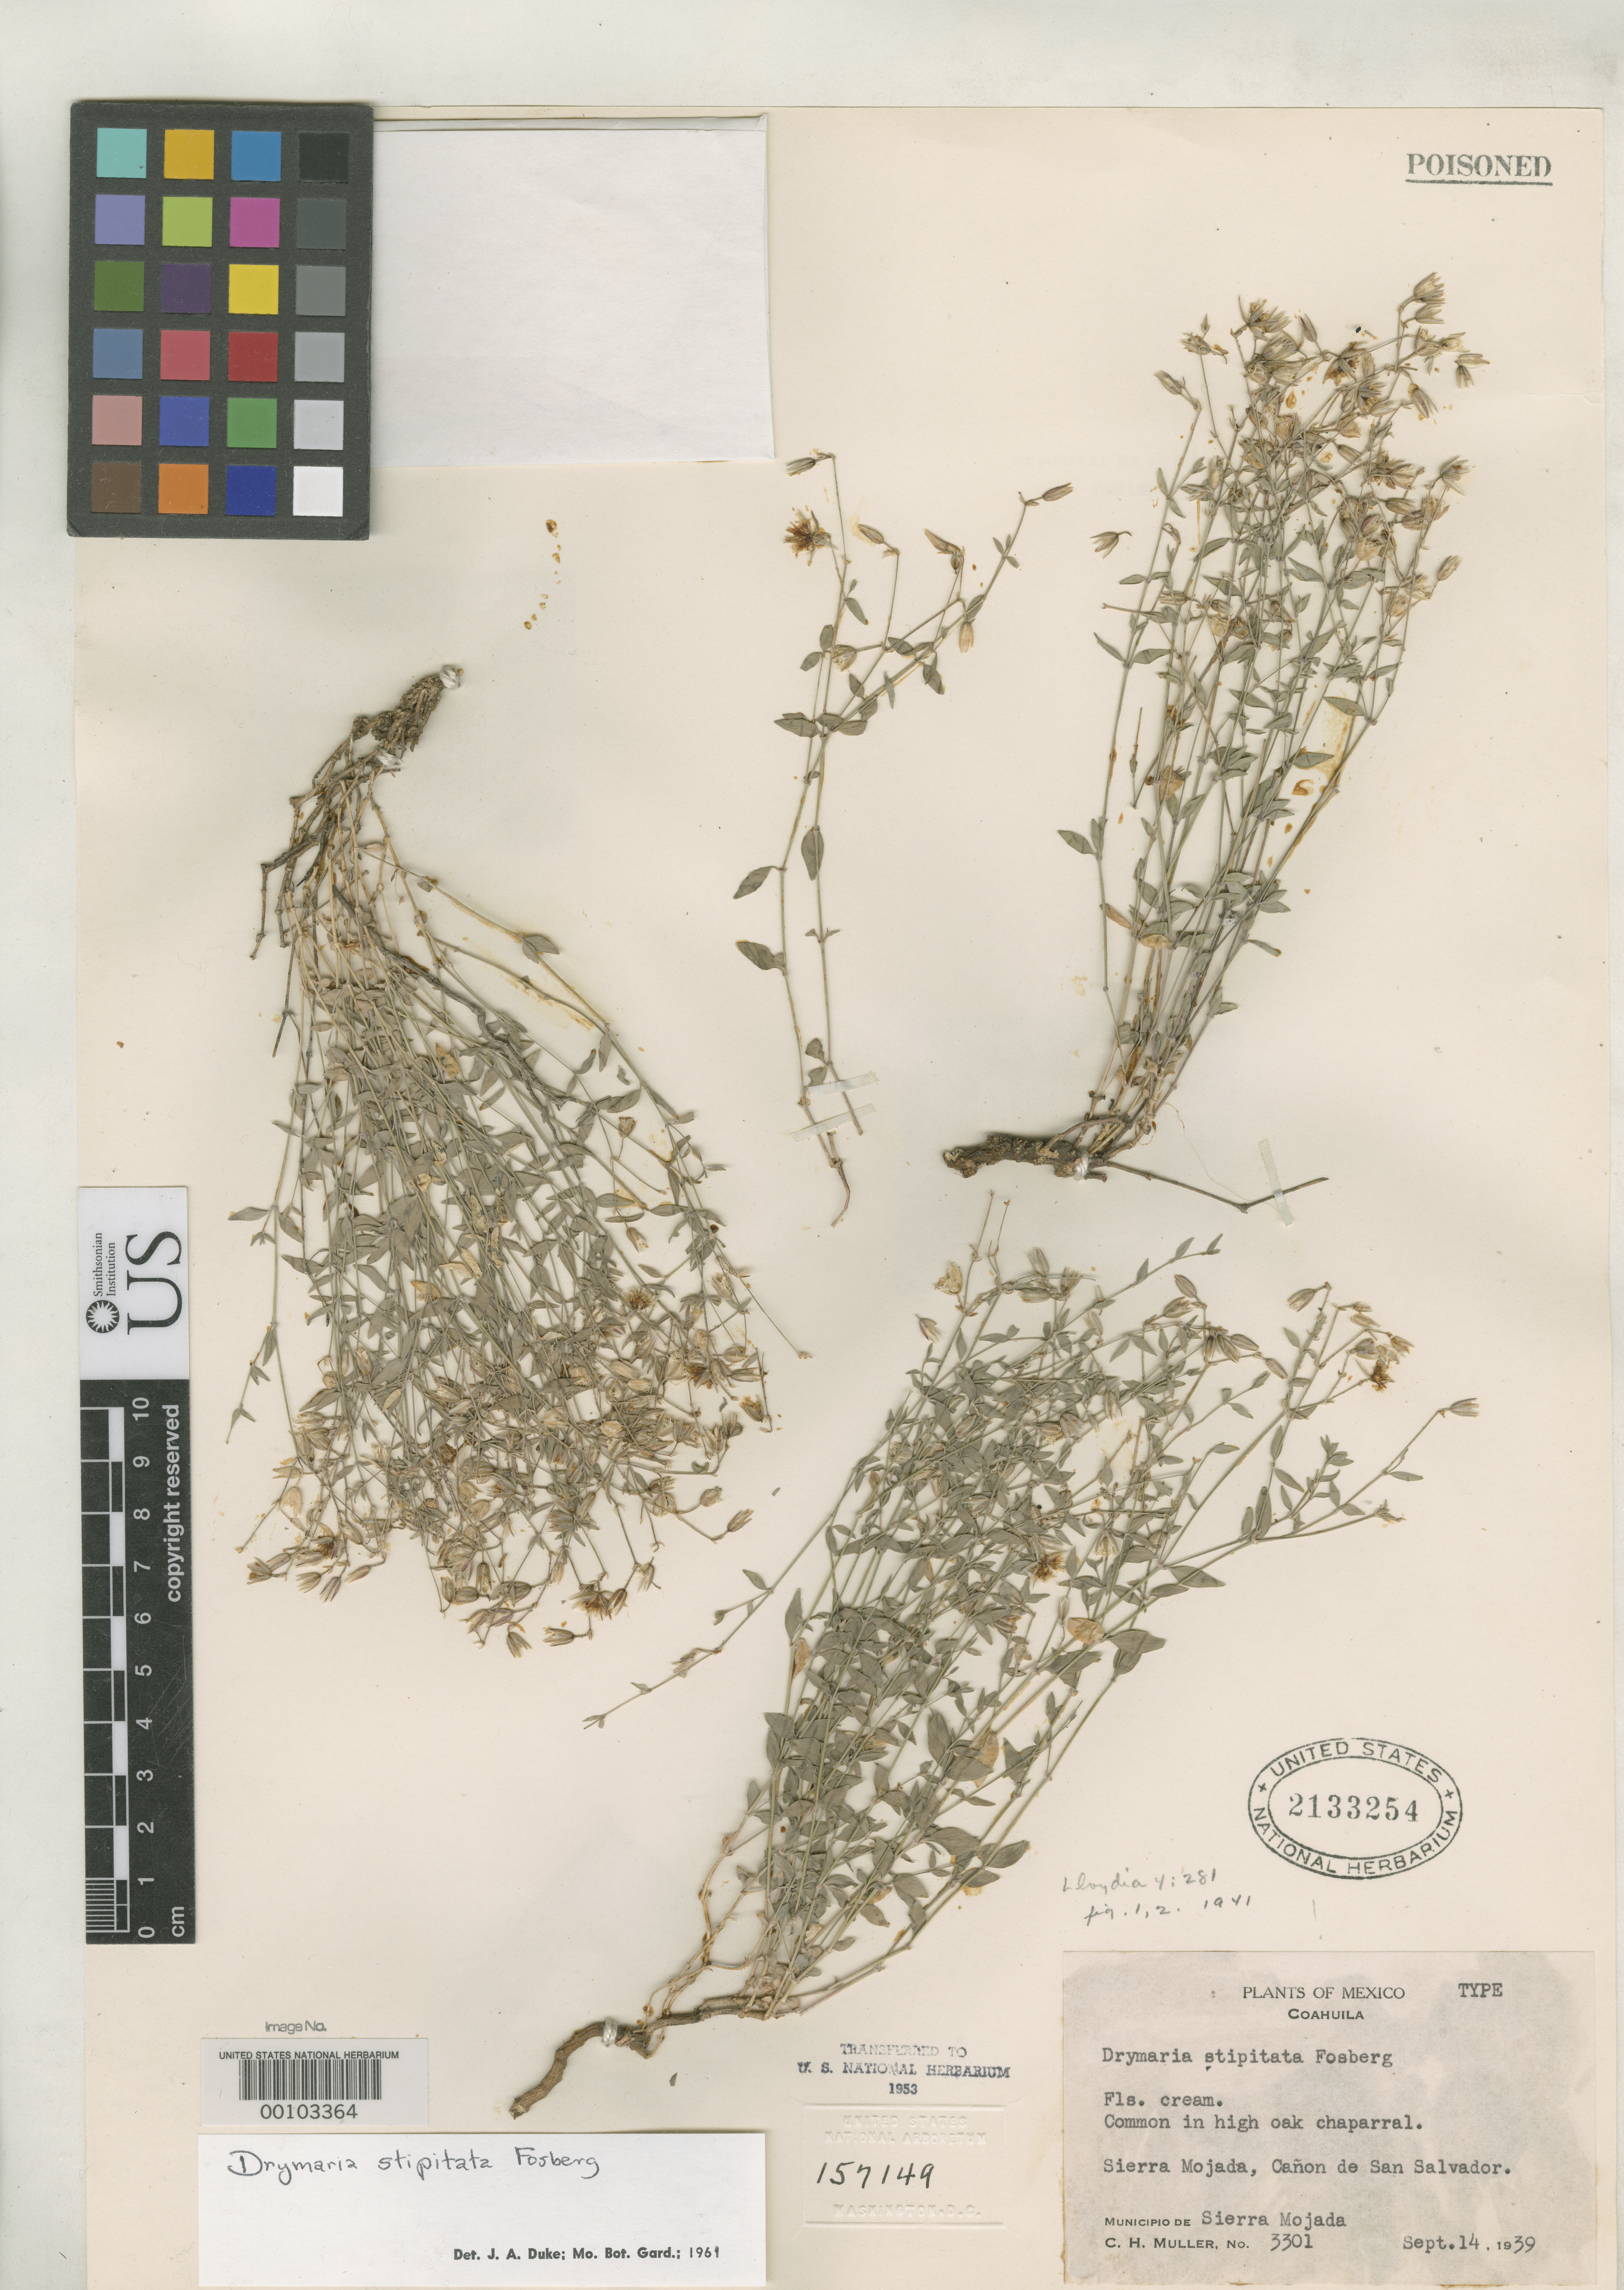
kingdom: Plantae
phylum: Tracheophyta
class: Magnoliopsida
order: Caryophyllales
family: Caryophyllaceae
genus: Drymaria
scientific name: Drymaria stipitata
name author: Fosberg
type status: Holotype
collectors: C. H. Muller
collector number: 3301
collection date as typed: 14 Sep 1939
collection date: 1939-09-14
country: Mexico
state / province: Coahuila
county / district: Sierra Mojada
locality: Sierra Mojada, Canon de San Salvador.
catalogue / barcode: US 2133254